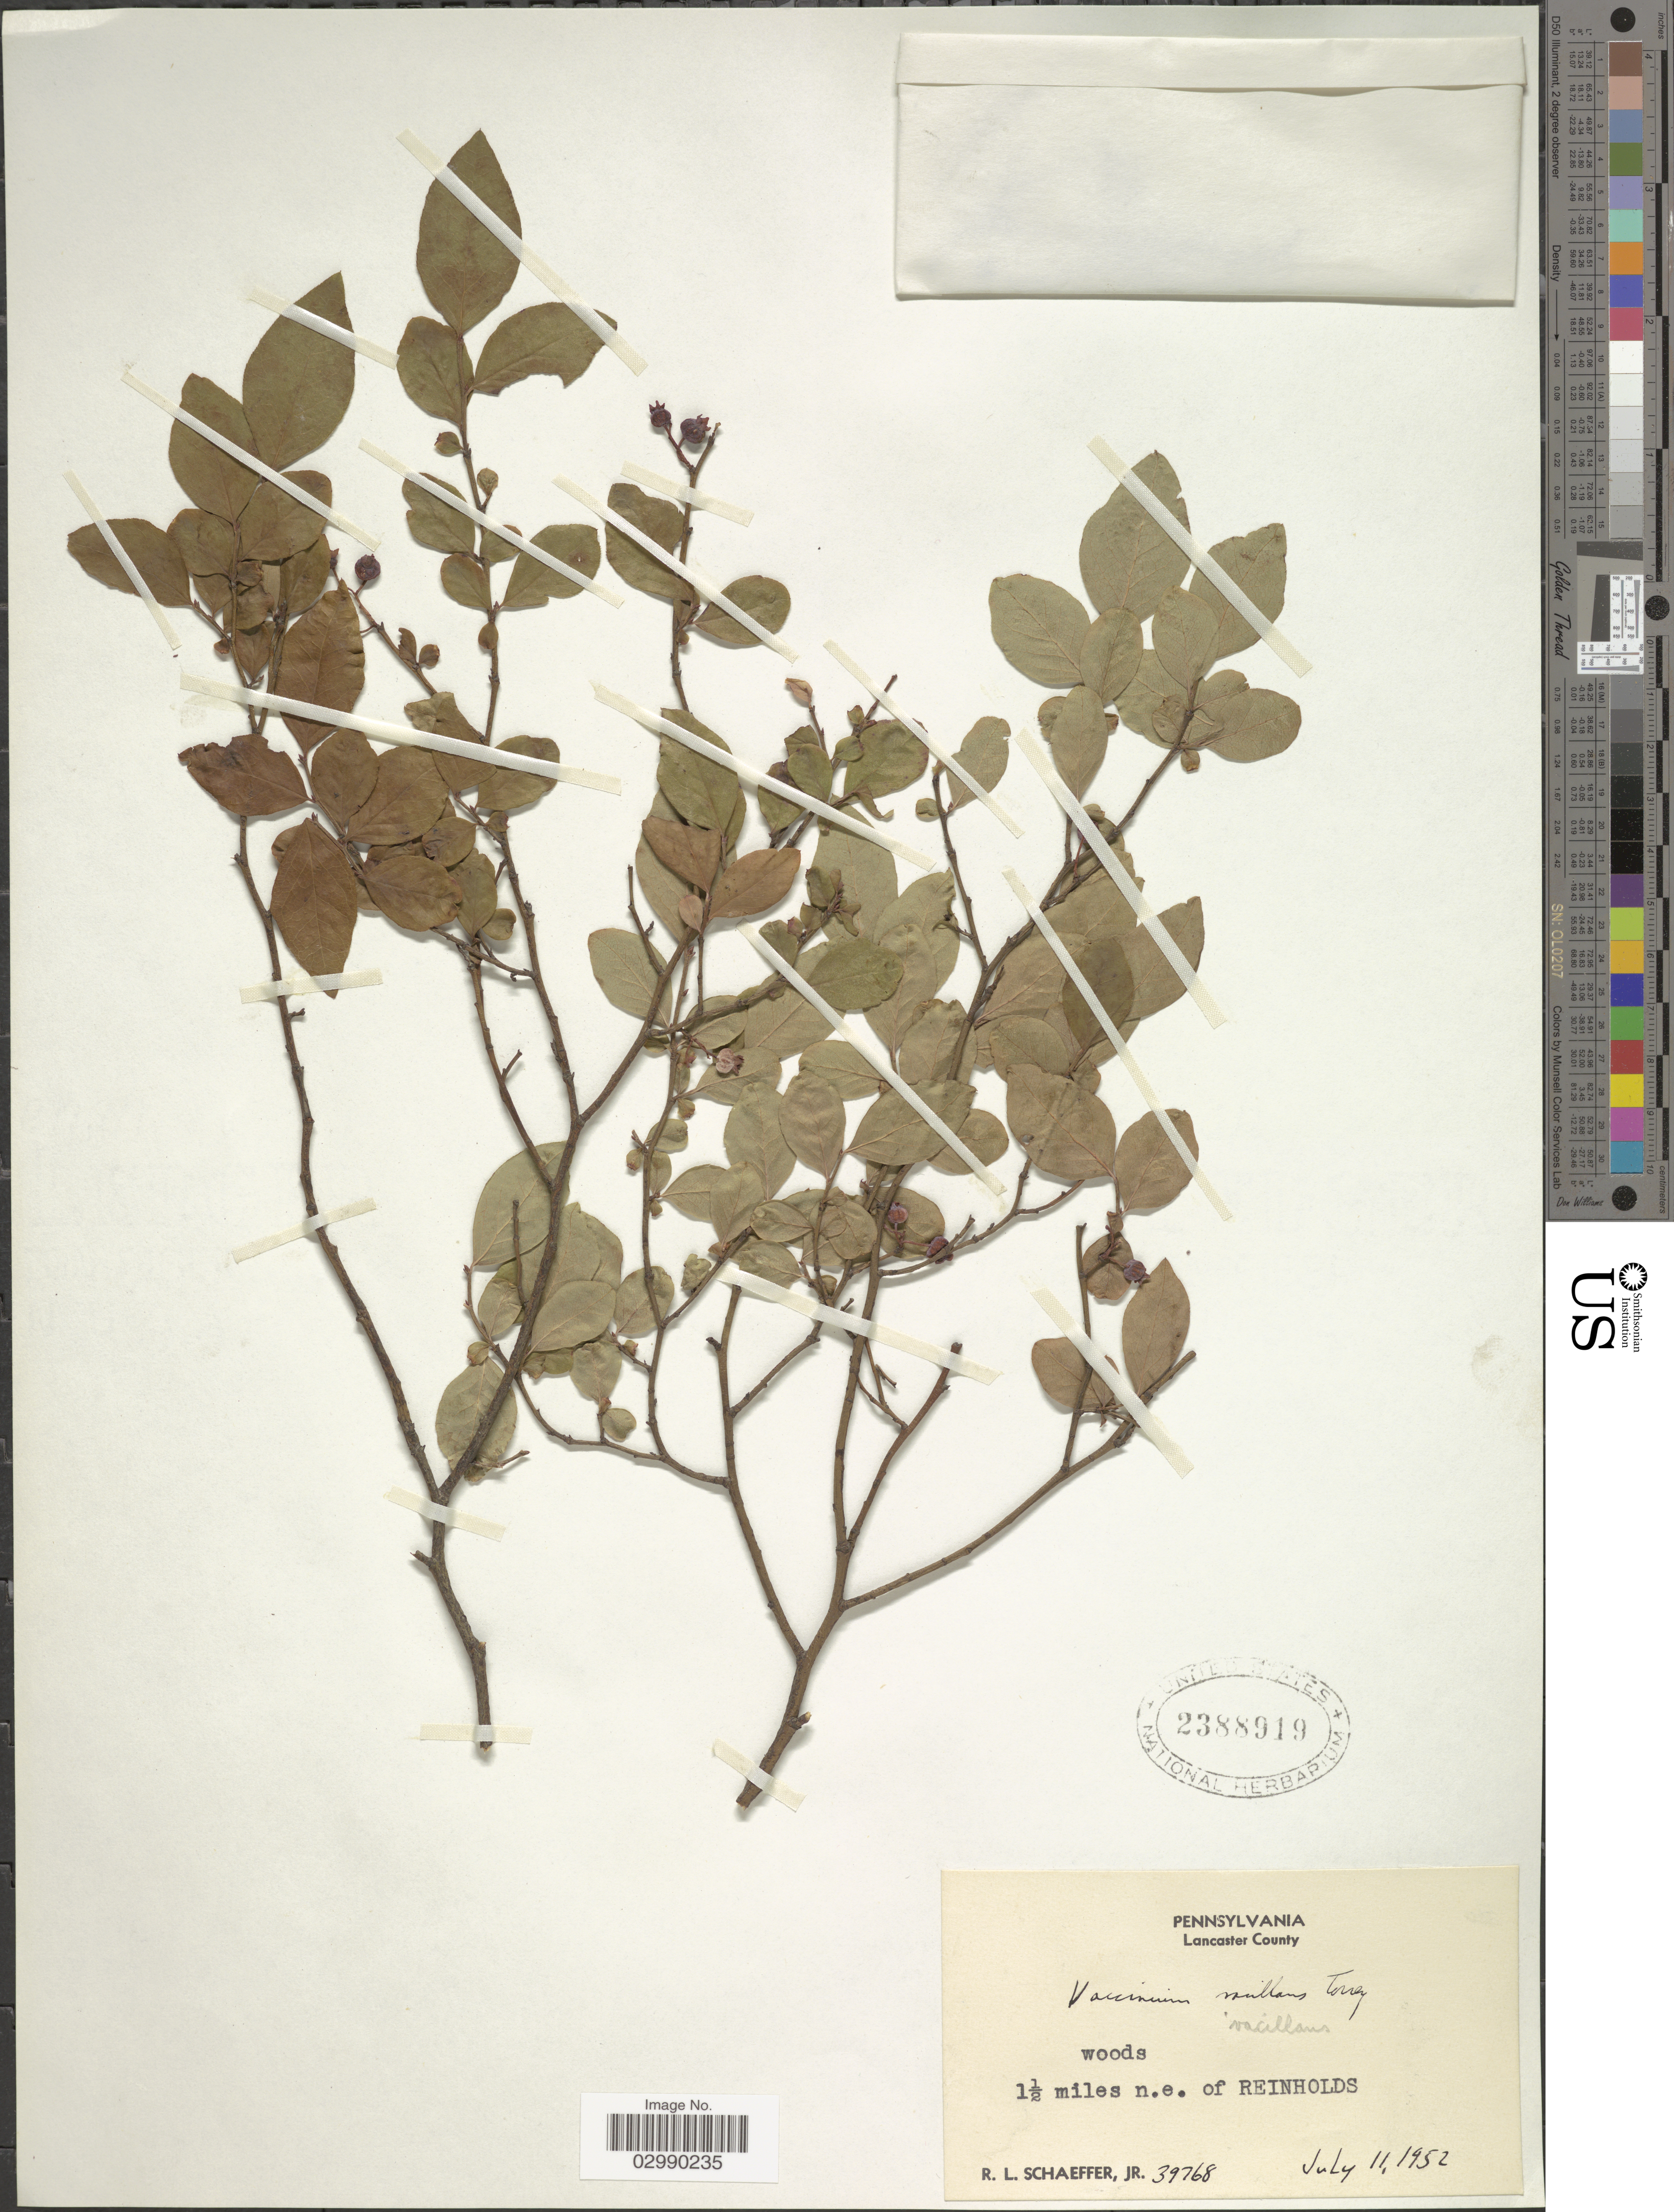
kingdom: Plantae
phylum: Tracheophyta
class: Magnoliopsida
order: Ericales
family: Ericaceae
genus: Vaccinium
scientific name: Vaccinium vacillans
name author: Kalm ex Torr.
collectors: R. L. Schaeffer Jr.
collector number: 39768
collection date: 1952-07-11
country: United States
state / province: Pennsylvania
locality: Lancaster County, 1½ miles n.e. of Reinholds.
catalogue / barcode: US 2388919